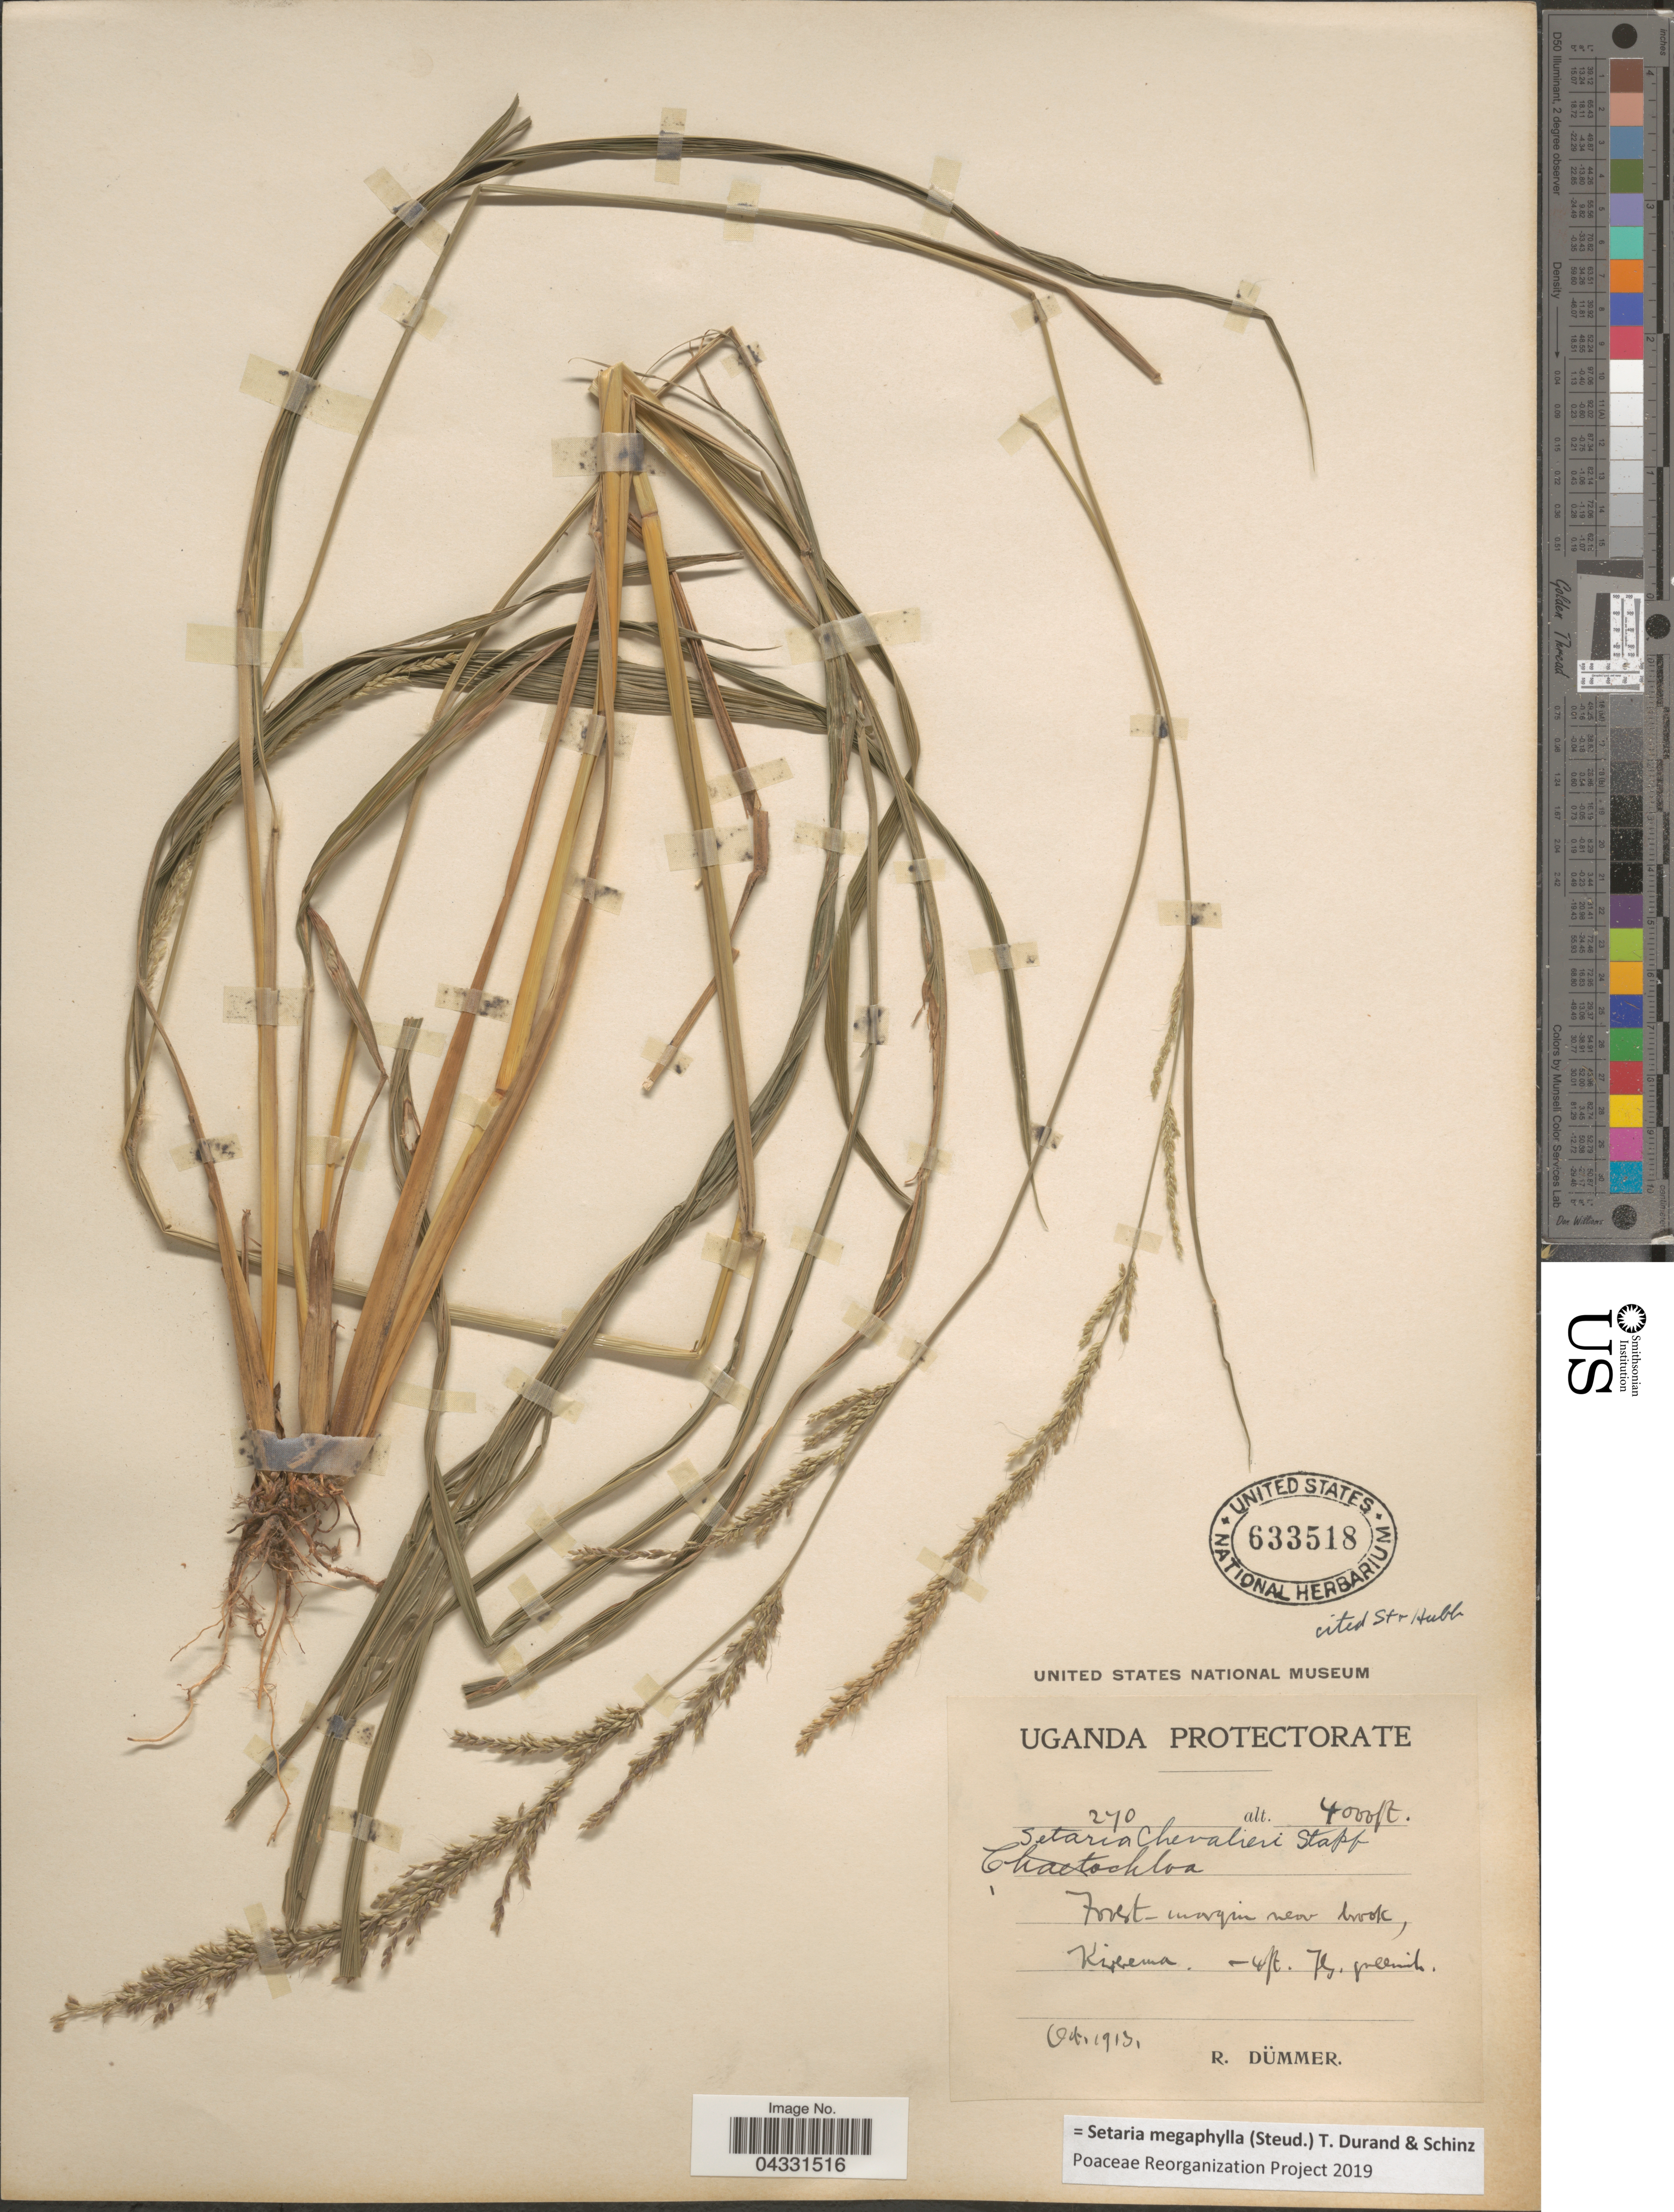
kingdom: Plantae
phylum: Tracheophyta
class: Liliopsida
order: Poales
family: Poaceae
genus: Setaria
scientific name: Setaria megaphylla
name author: (Steud.) Durieu & Schinz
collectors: R. A. Dümmer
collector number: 270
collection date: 1913-10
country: Uganda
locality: Uganda Protectorate. Forest-margin near brook, Kirerema.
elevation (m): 1219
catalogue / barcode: US 633518